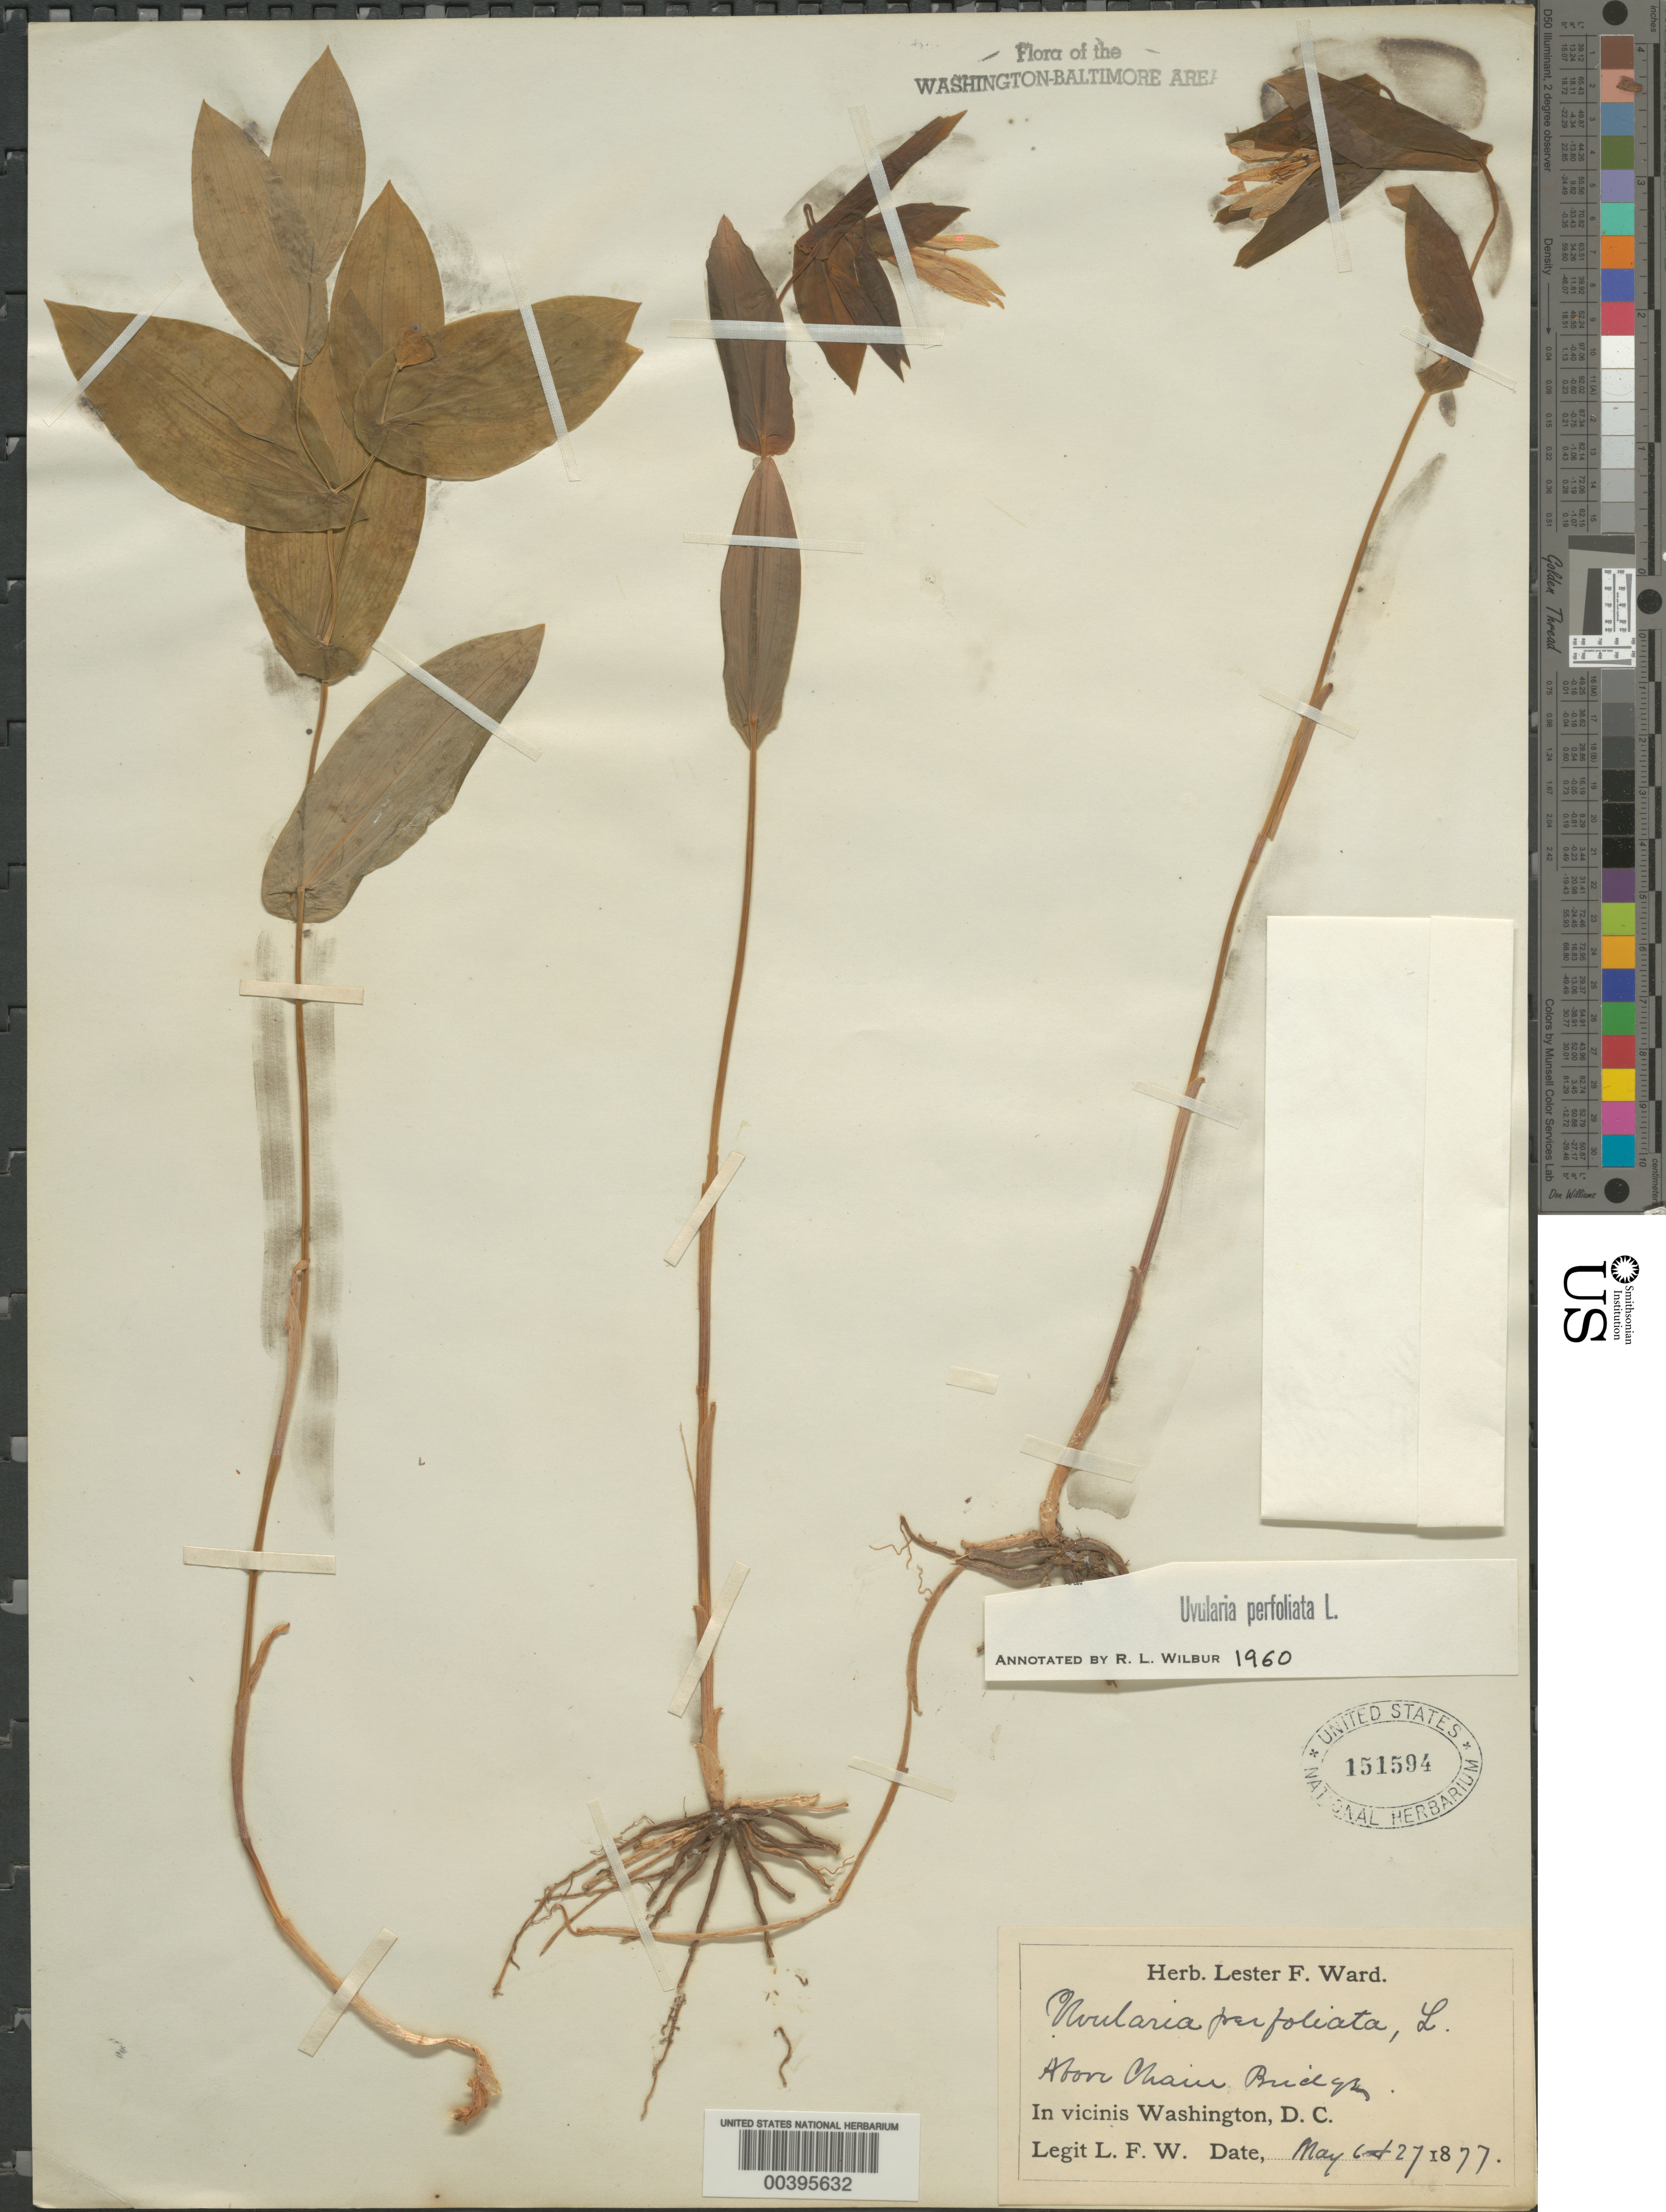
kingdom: Plantae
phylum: Tracheophyta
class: Liliopsida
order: Liliales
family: Colchicaceae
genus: Uvularia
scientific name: Uvularia perfoliata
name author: L.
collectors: L. F. Ward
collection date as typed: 06 May 1877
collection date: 1877-05-06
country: United States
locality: Above Chain Bridge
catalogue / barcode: US 151594